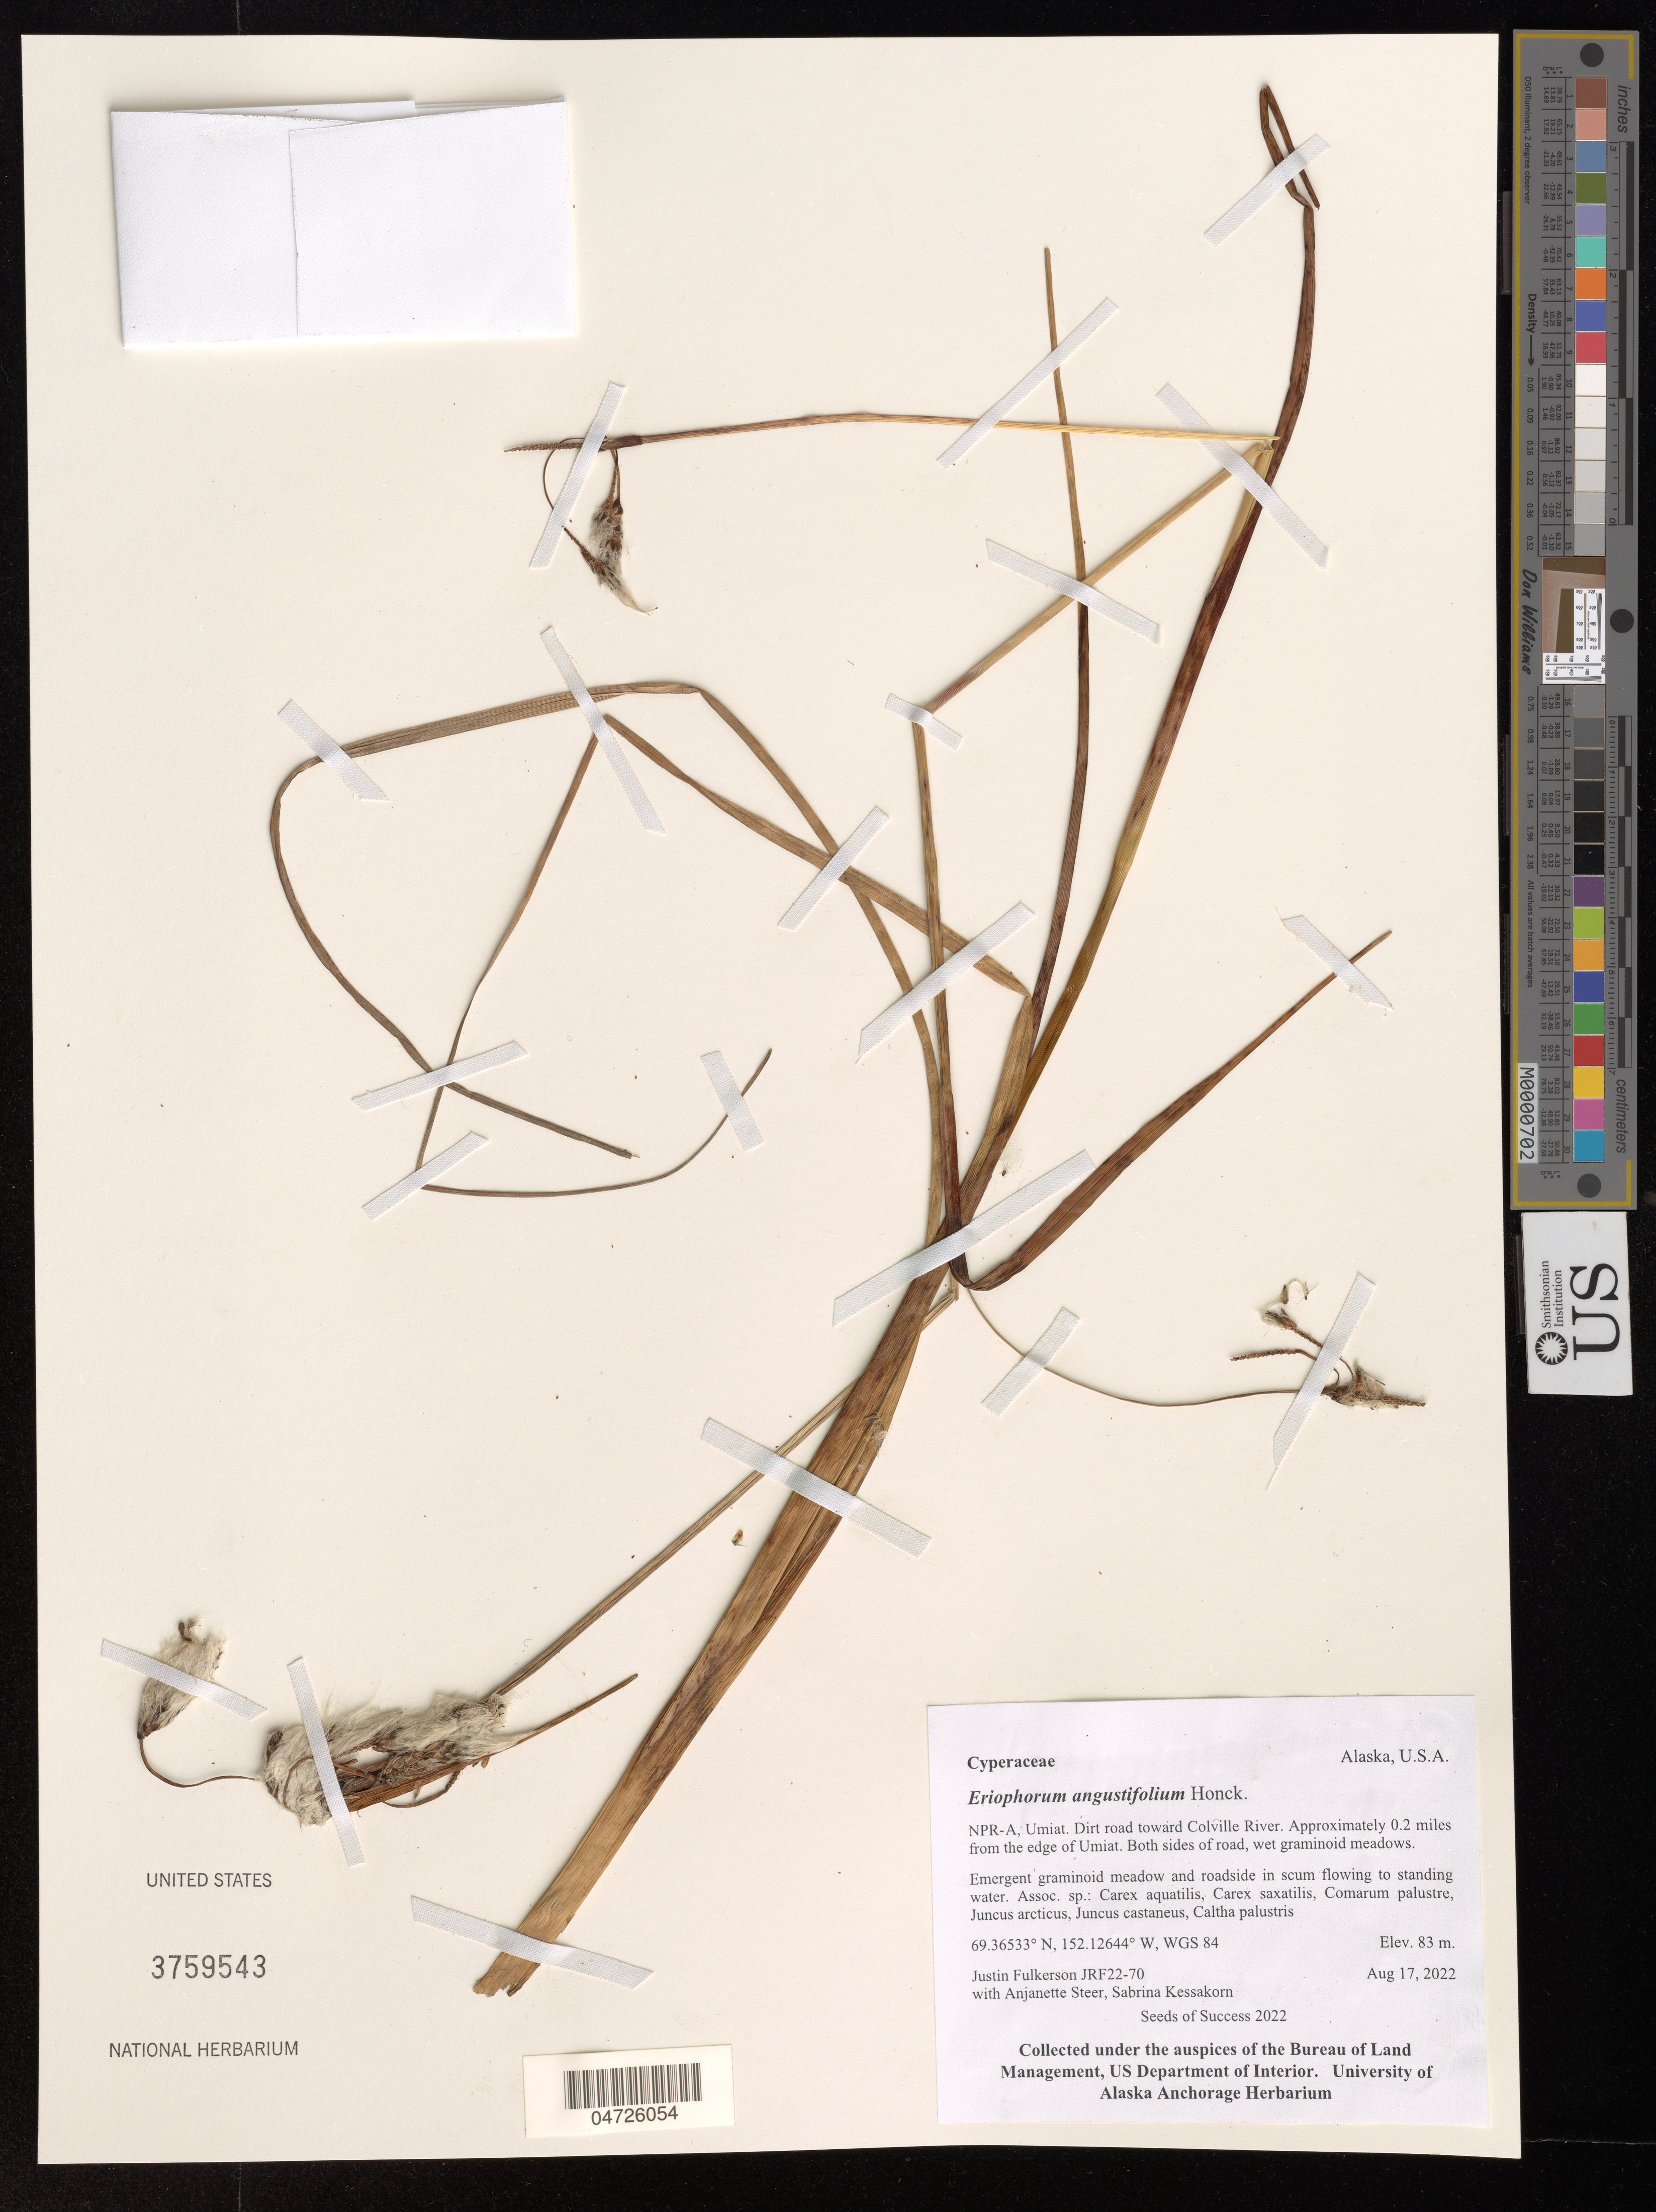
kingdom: Plantae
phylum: Tracheophyta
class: Liliopsida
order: Poales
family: Cyperaceae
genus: Eriophorum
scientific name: Eriophorum angustifolium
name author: Honck.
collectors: J. Fulkerson & A. Steer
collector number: JRF22-70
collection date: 2022-08-17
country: United States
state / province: Alaska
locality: NPR-A, Umiat. Dirt road toward Colville River. Approximately 0.2 miles from the edge of Umiat. WGS 84.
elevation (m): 83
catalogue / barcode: US 3759543